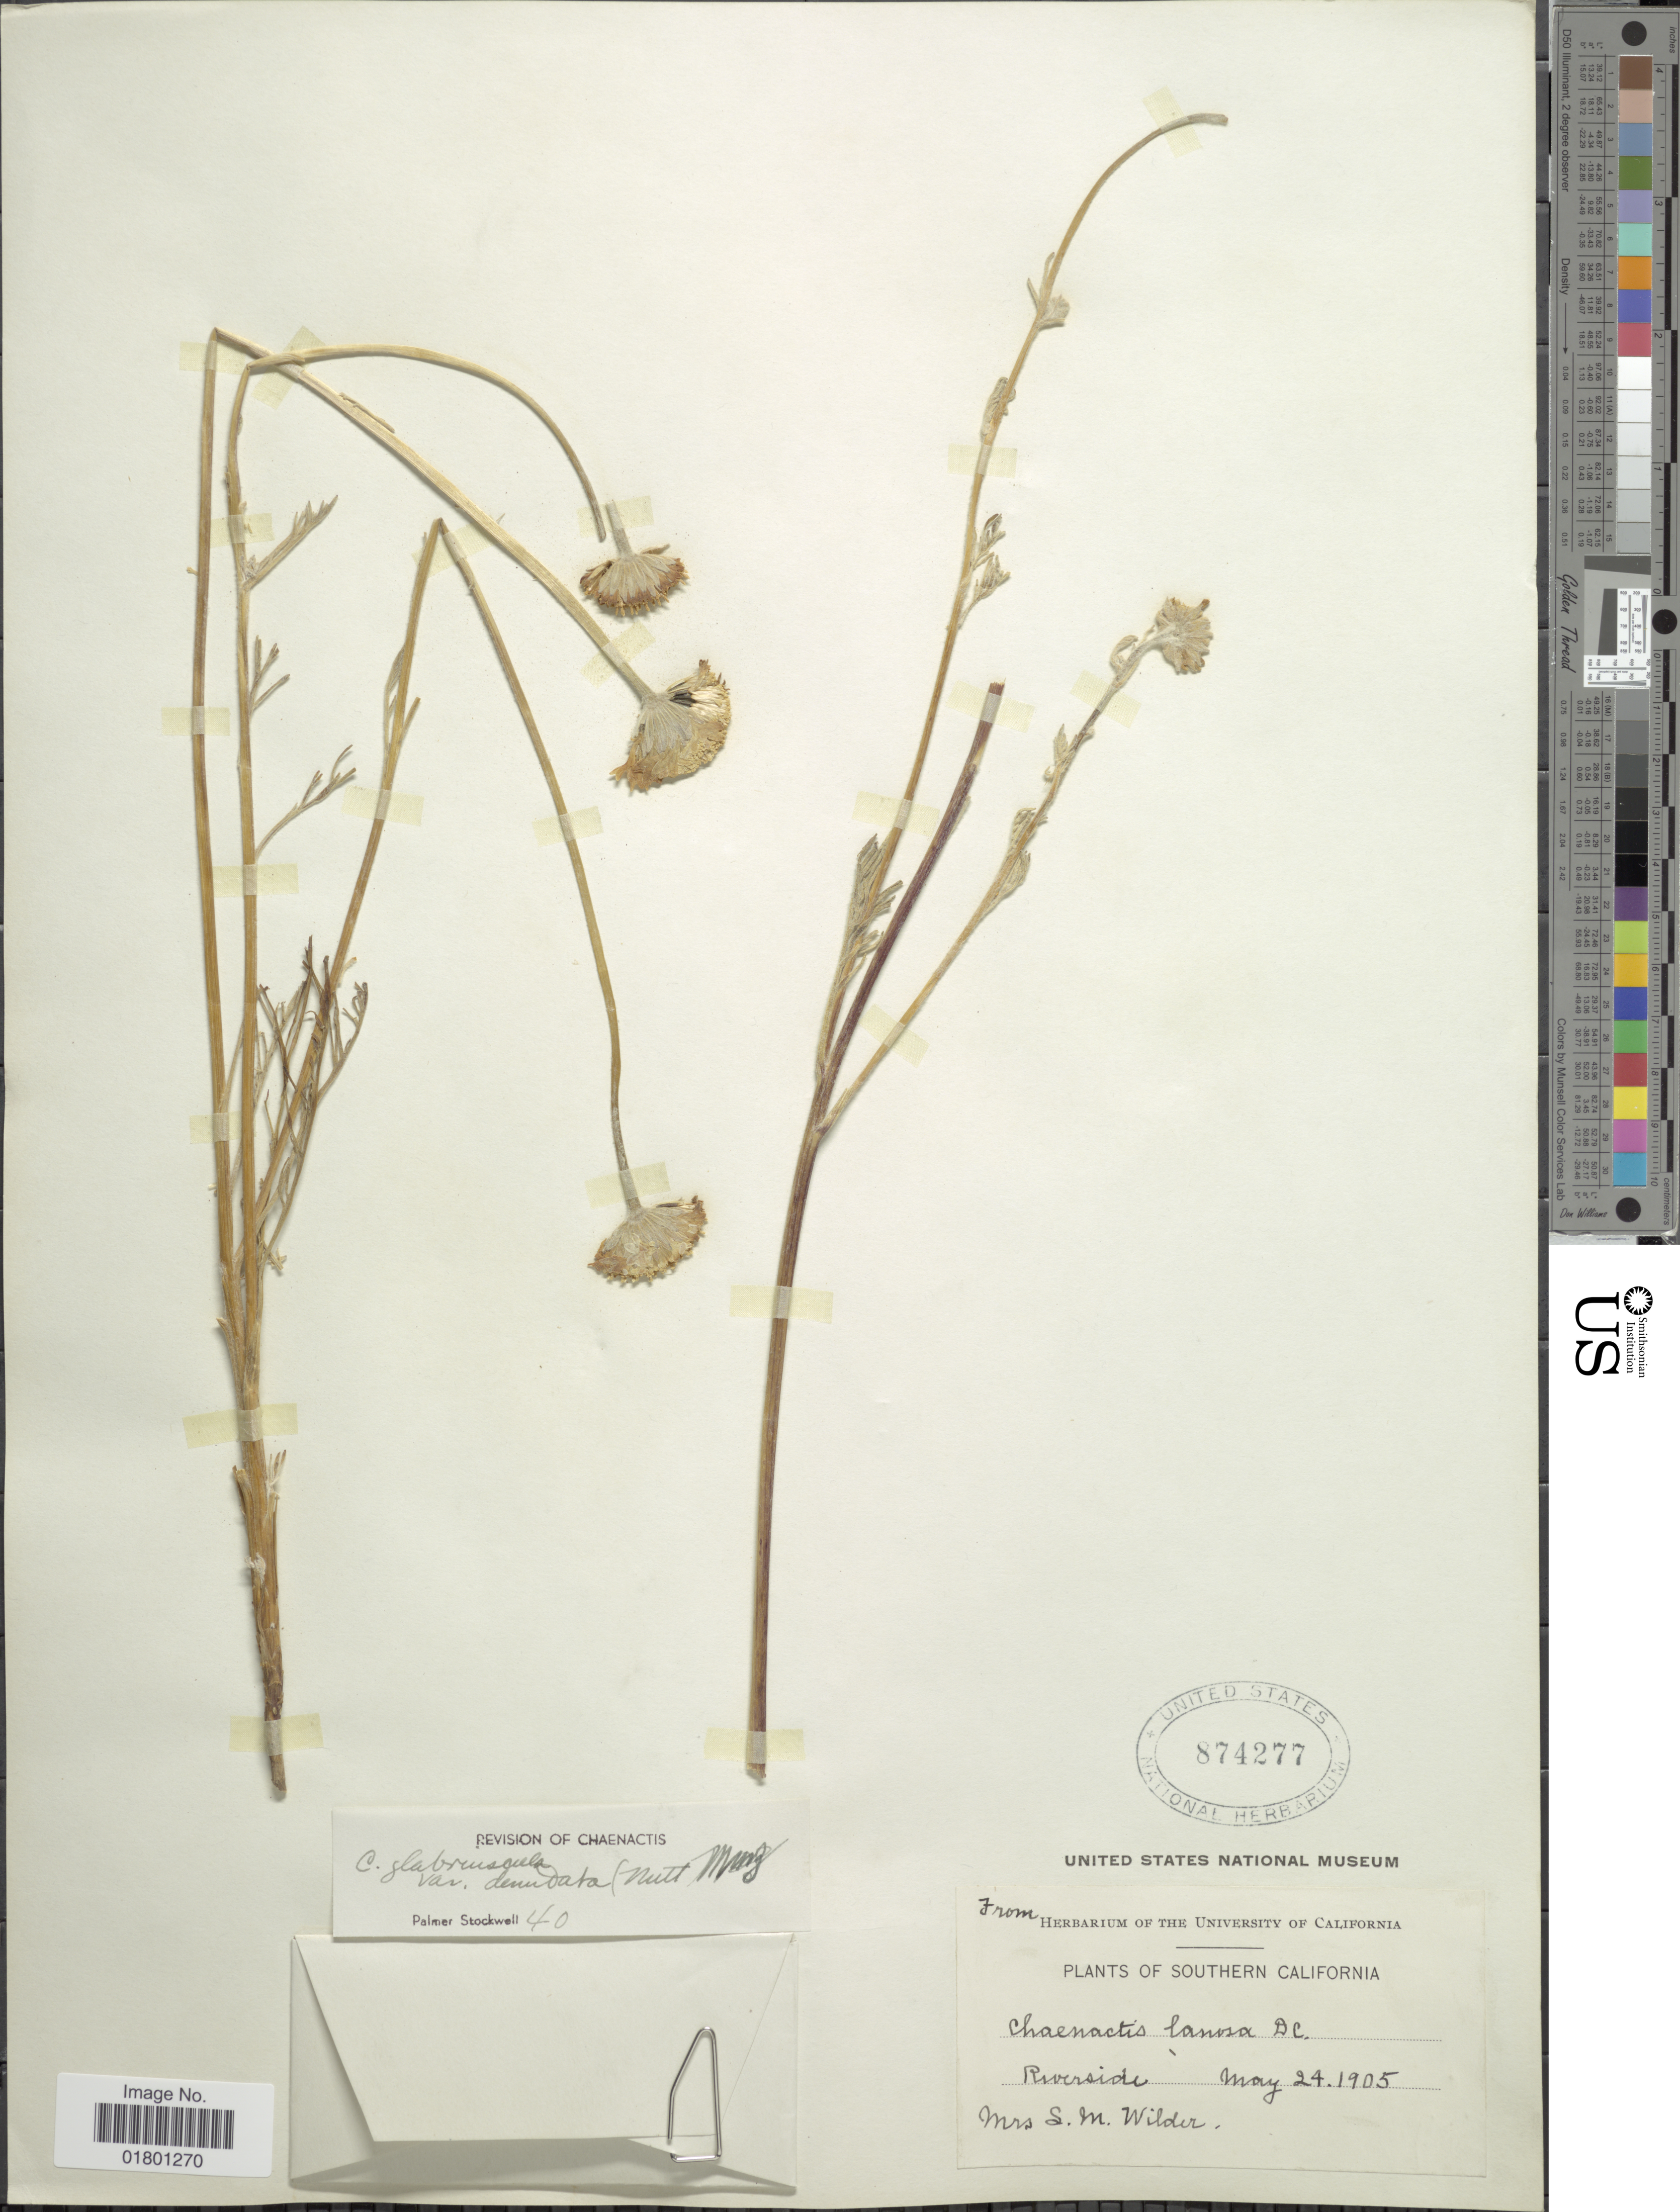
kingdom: Plantae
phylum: Tracheophyta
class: Magnoliopsida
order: Asterales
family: Asteraceae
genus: Chaenactis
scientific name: Chaenactis glabriuscula var. denudata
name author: (Nutt.) Munz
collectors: S. Wilder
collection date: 1905-05-24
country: United States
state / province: California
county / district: Riverside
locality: Southern California, Riverside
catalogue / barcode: US 874277